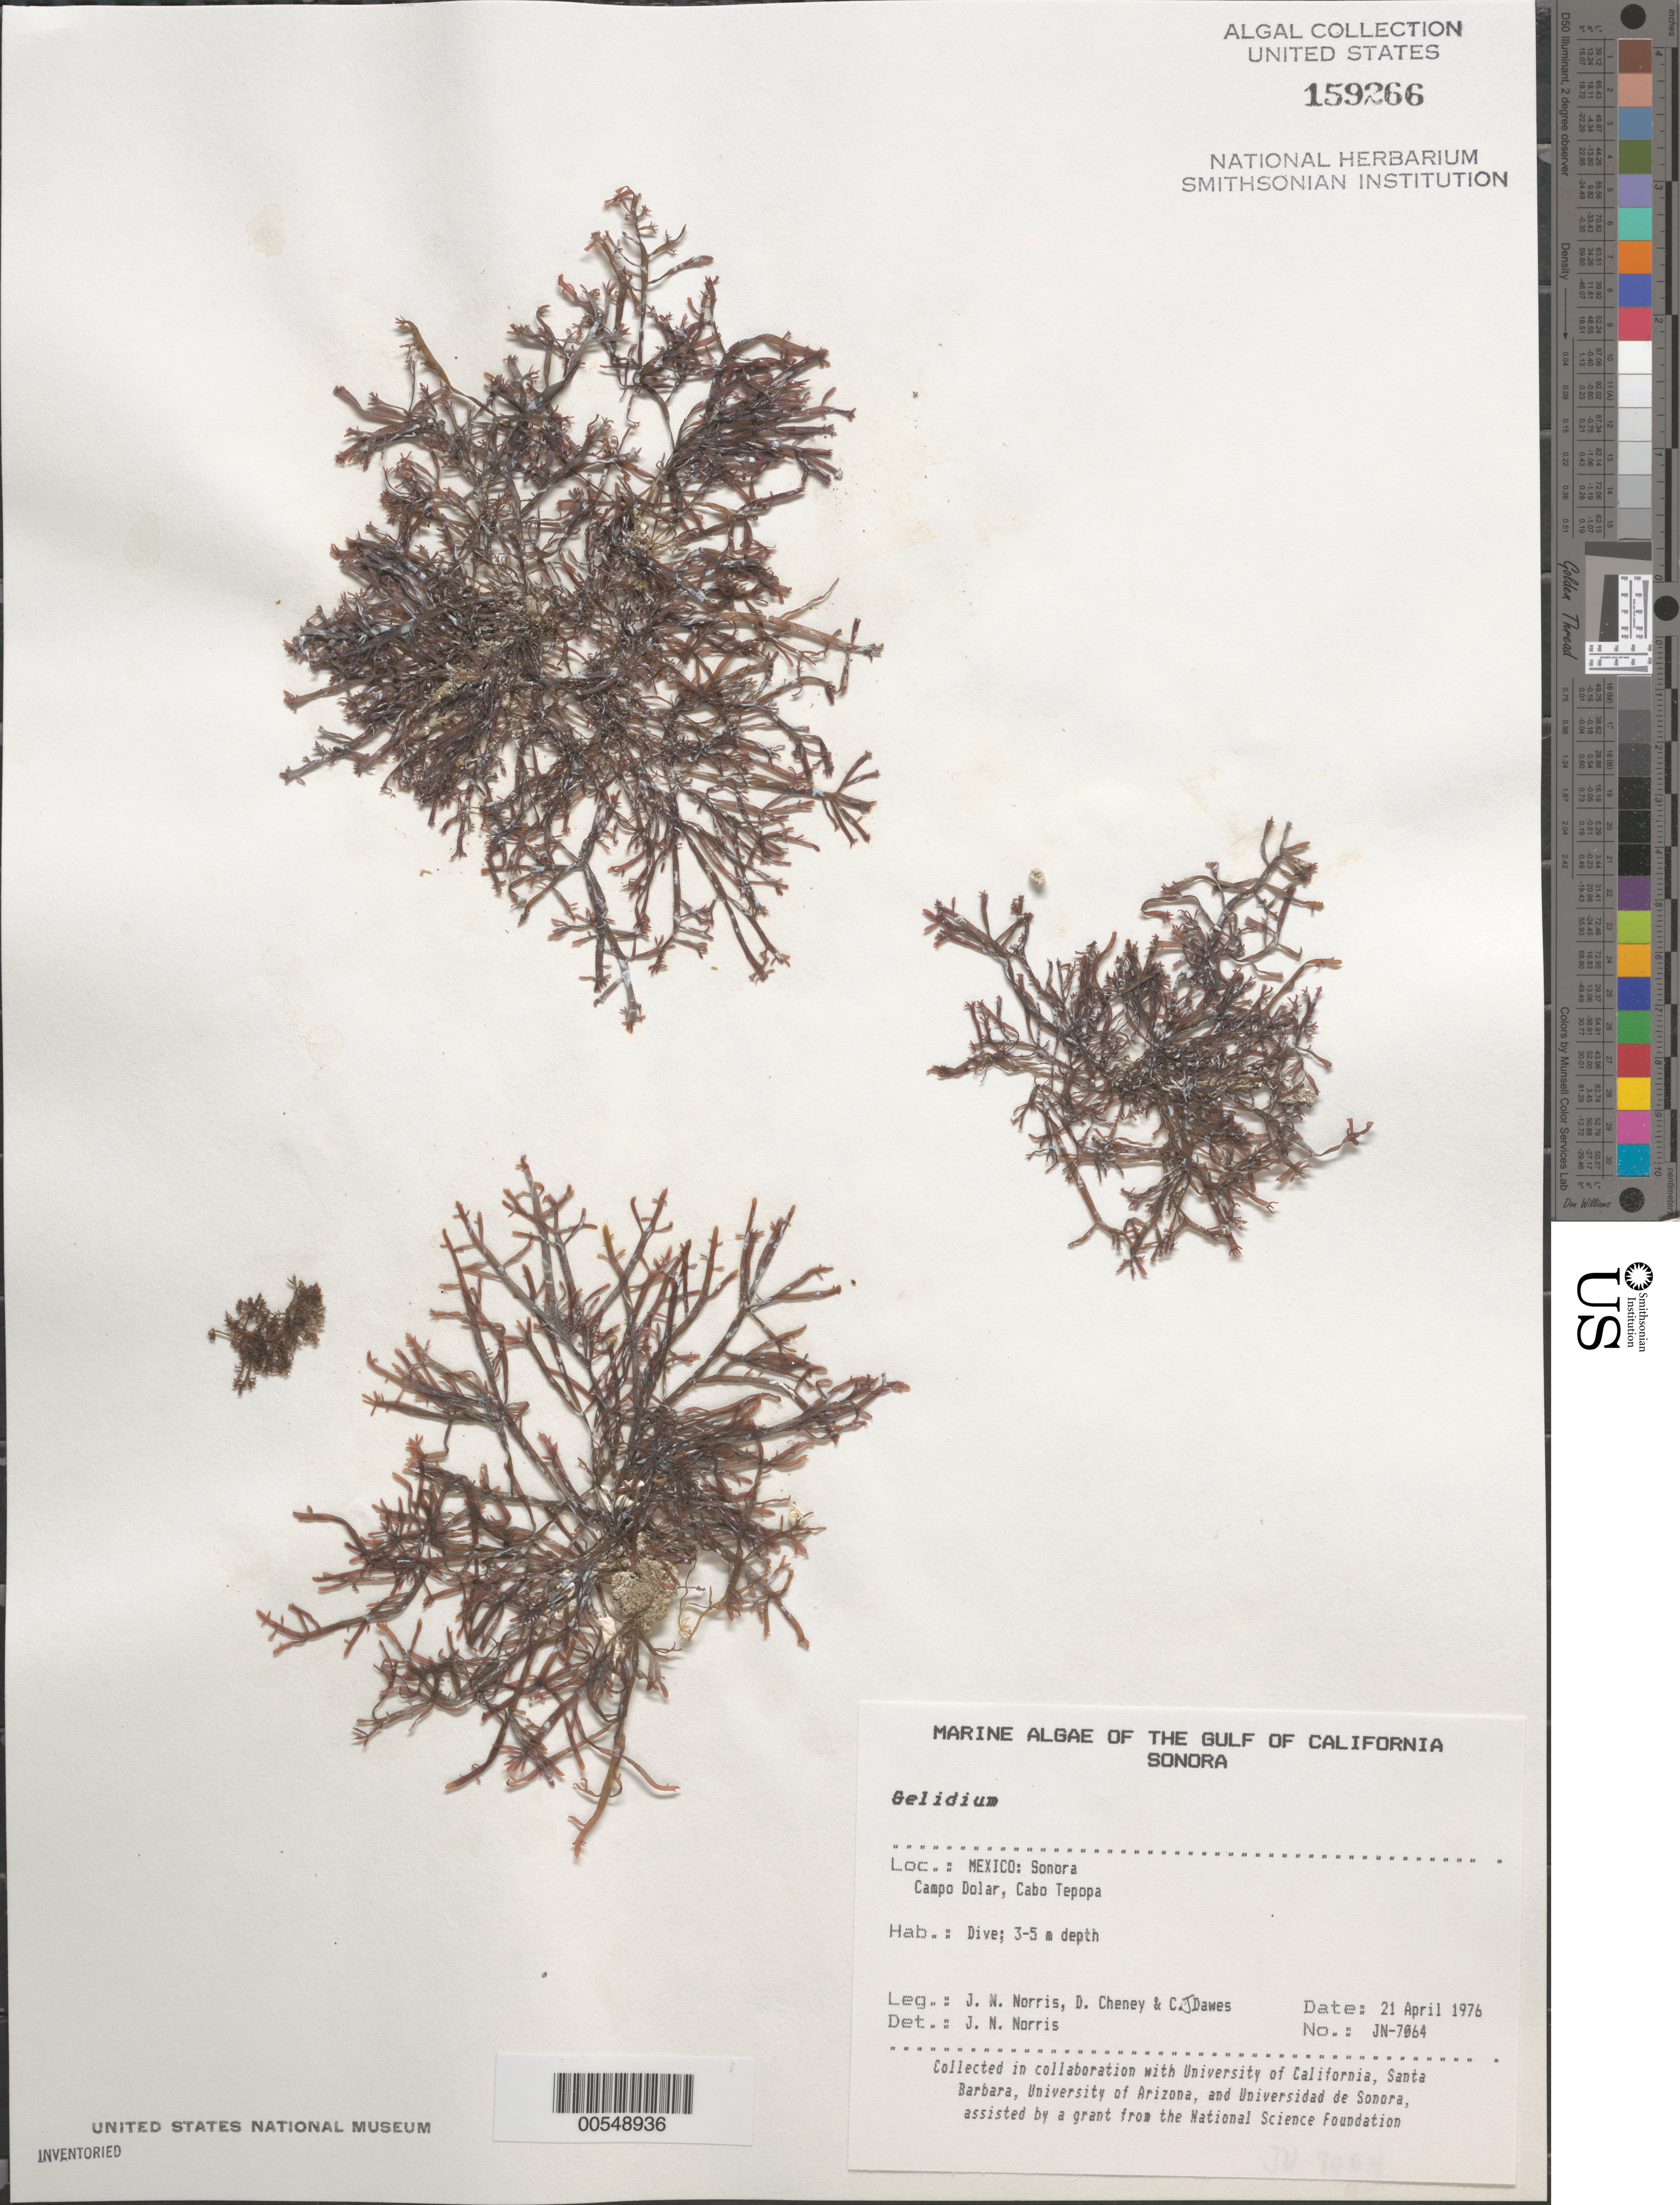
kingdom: Plantae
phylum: Rhodophyta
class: Florideophyceae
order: Gelidiales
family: Gelidiaceae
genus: Gelidium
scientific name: Gelidium sp.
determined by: Norris, James N.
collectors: J. N. Norris, D. Cheney & C. Dawes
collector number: JN-7064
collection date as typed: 21 Apr 1976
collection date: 1976-04-21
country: Mexico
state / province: Sonora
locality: Campo Dolar, Cabo Tepopa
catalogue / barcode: US 159266